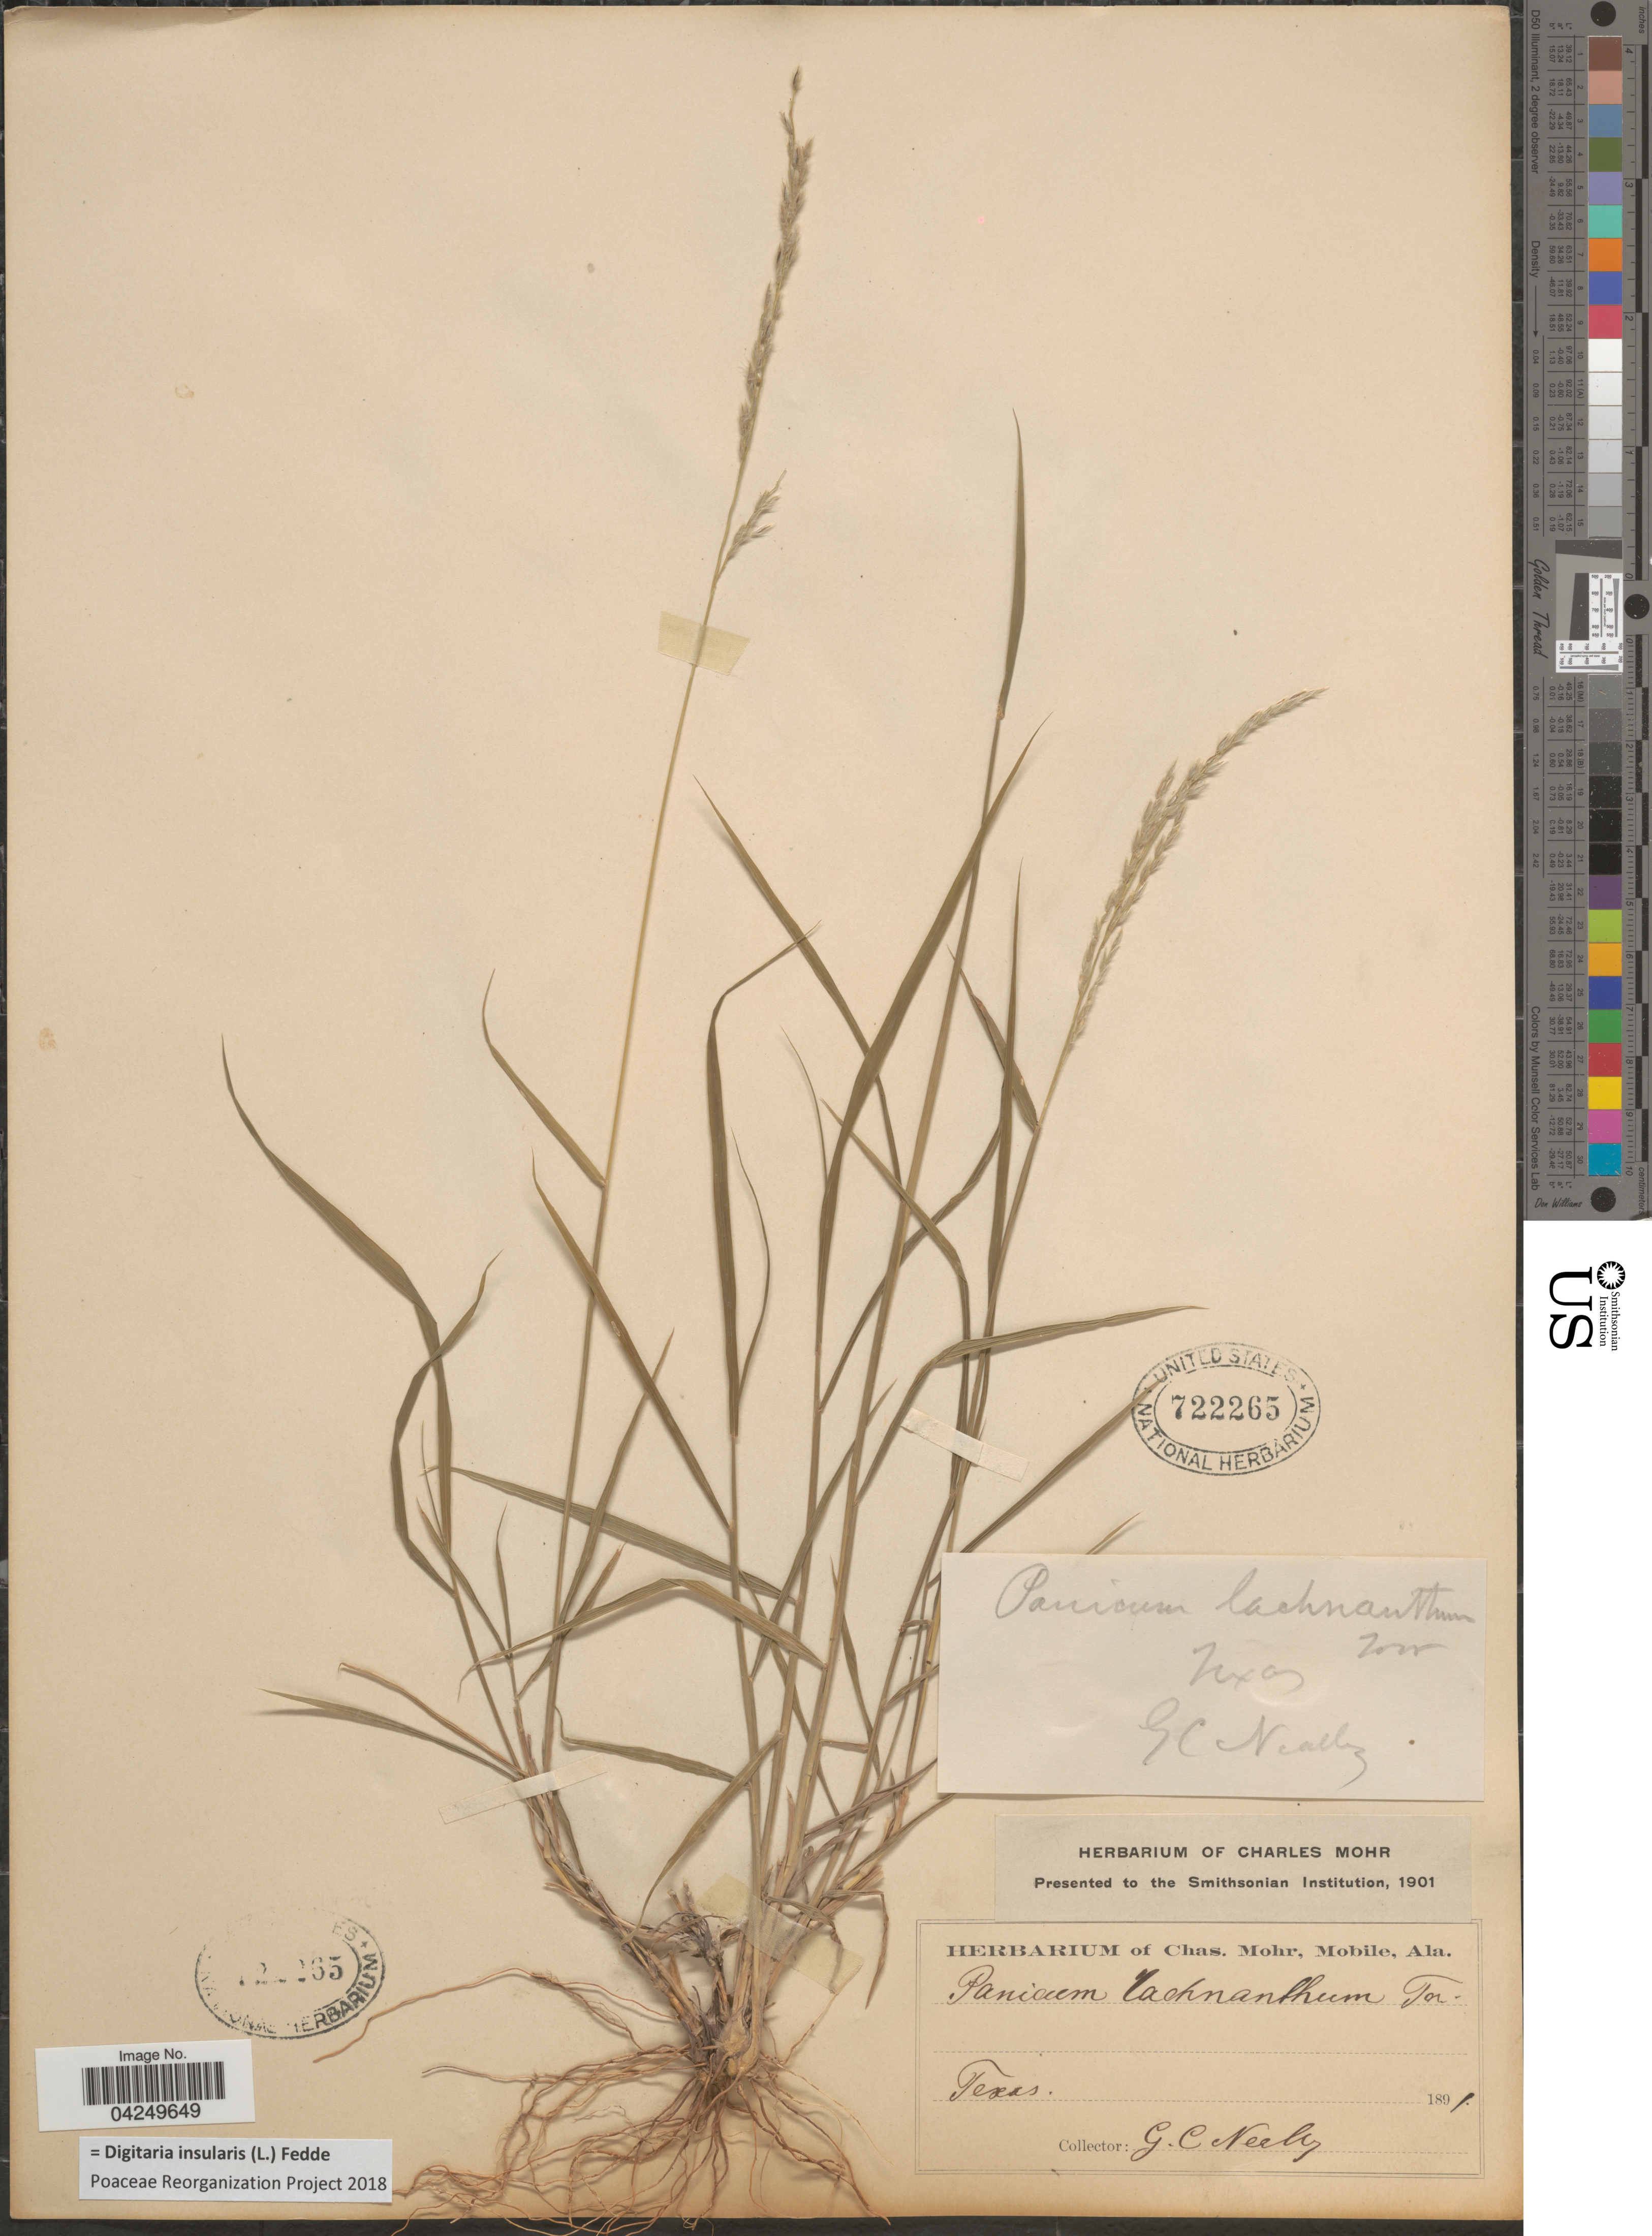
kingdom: Plantae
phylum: Tracheophyta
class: Liliopsida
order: Poales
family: Poaceae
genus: Digitaria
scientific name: Digitaria insularis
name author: (L.) Fedde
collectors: G. C. Nealley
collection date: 1891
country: United States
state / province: Texas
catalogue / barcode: US 722265